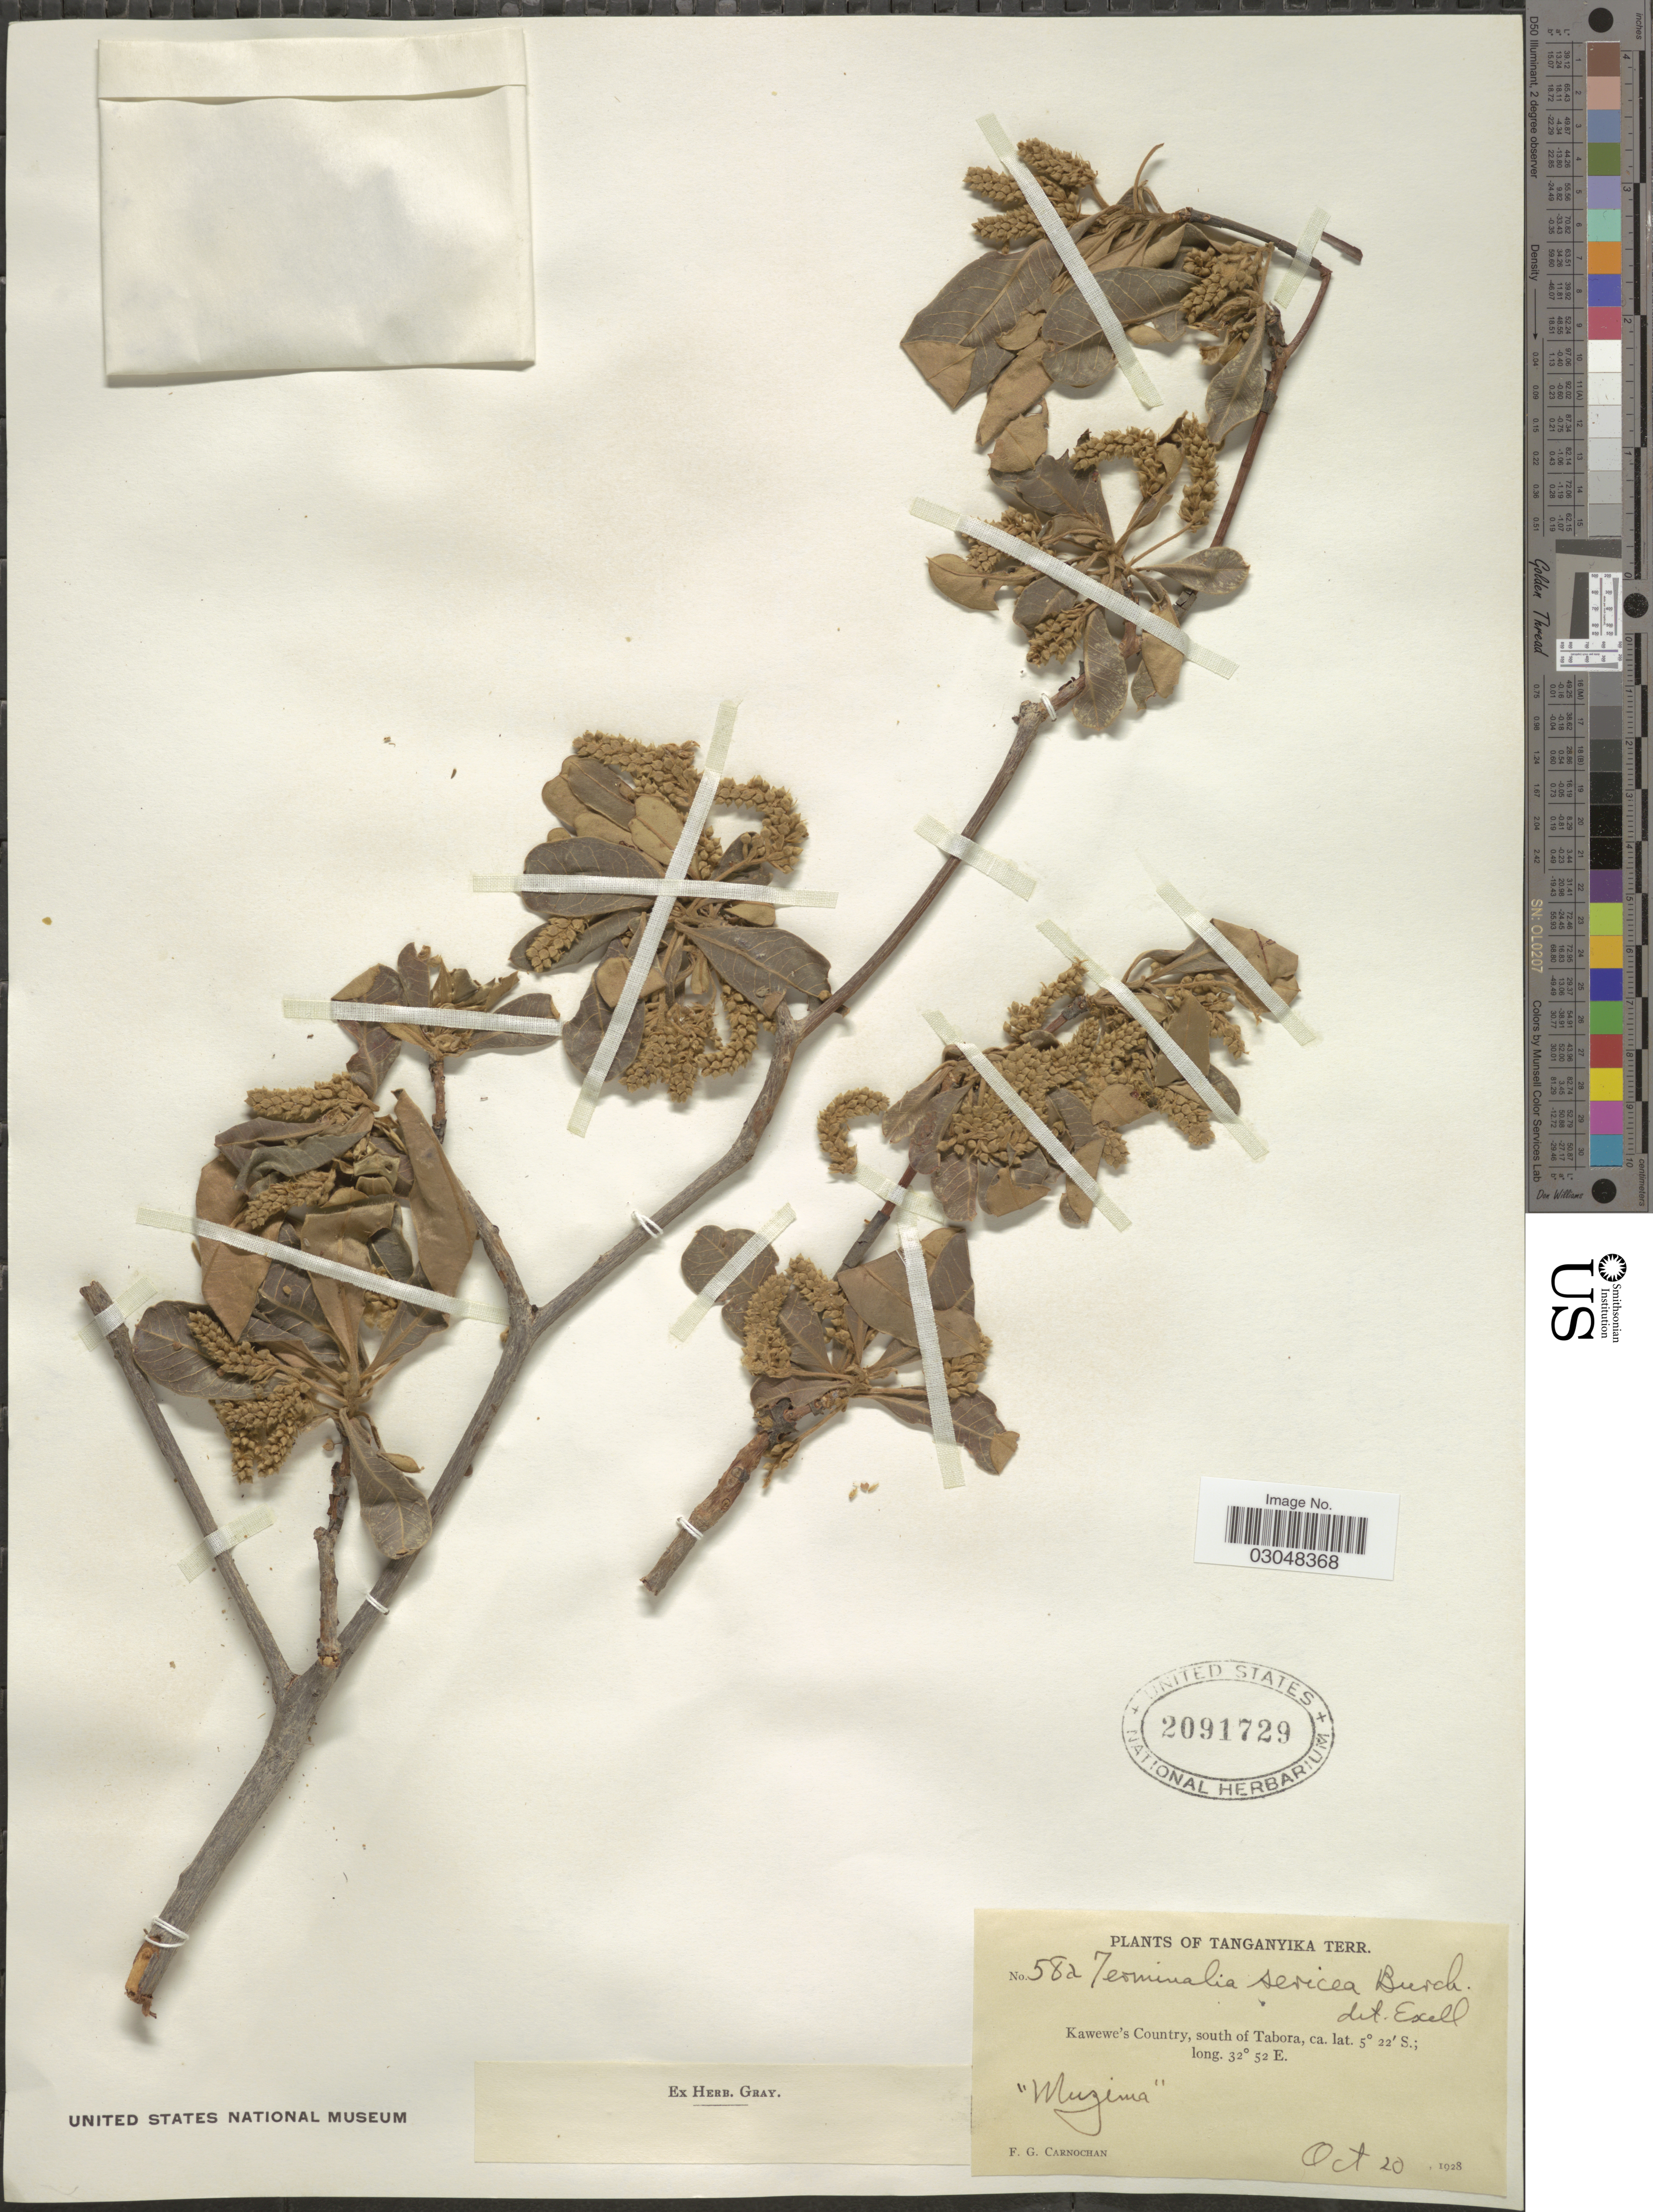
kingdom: Plantae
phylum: Tracheophyta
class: Magnoliopsida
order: Myrtales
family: Combretaceae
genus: Terminalia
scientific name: Terminalia sericea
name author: D.G. Burch ex DC.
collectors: F. Carnochan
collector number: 58a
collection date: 1928-10-20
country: Tanzania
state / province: Tabora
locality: Tanganyika Terr. Kawewe's Country, south of Tabora.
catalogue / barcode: US 2091729